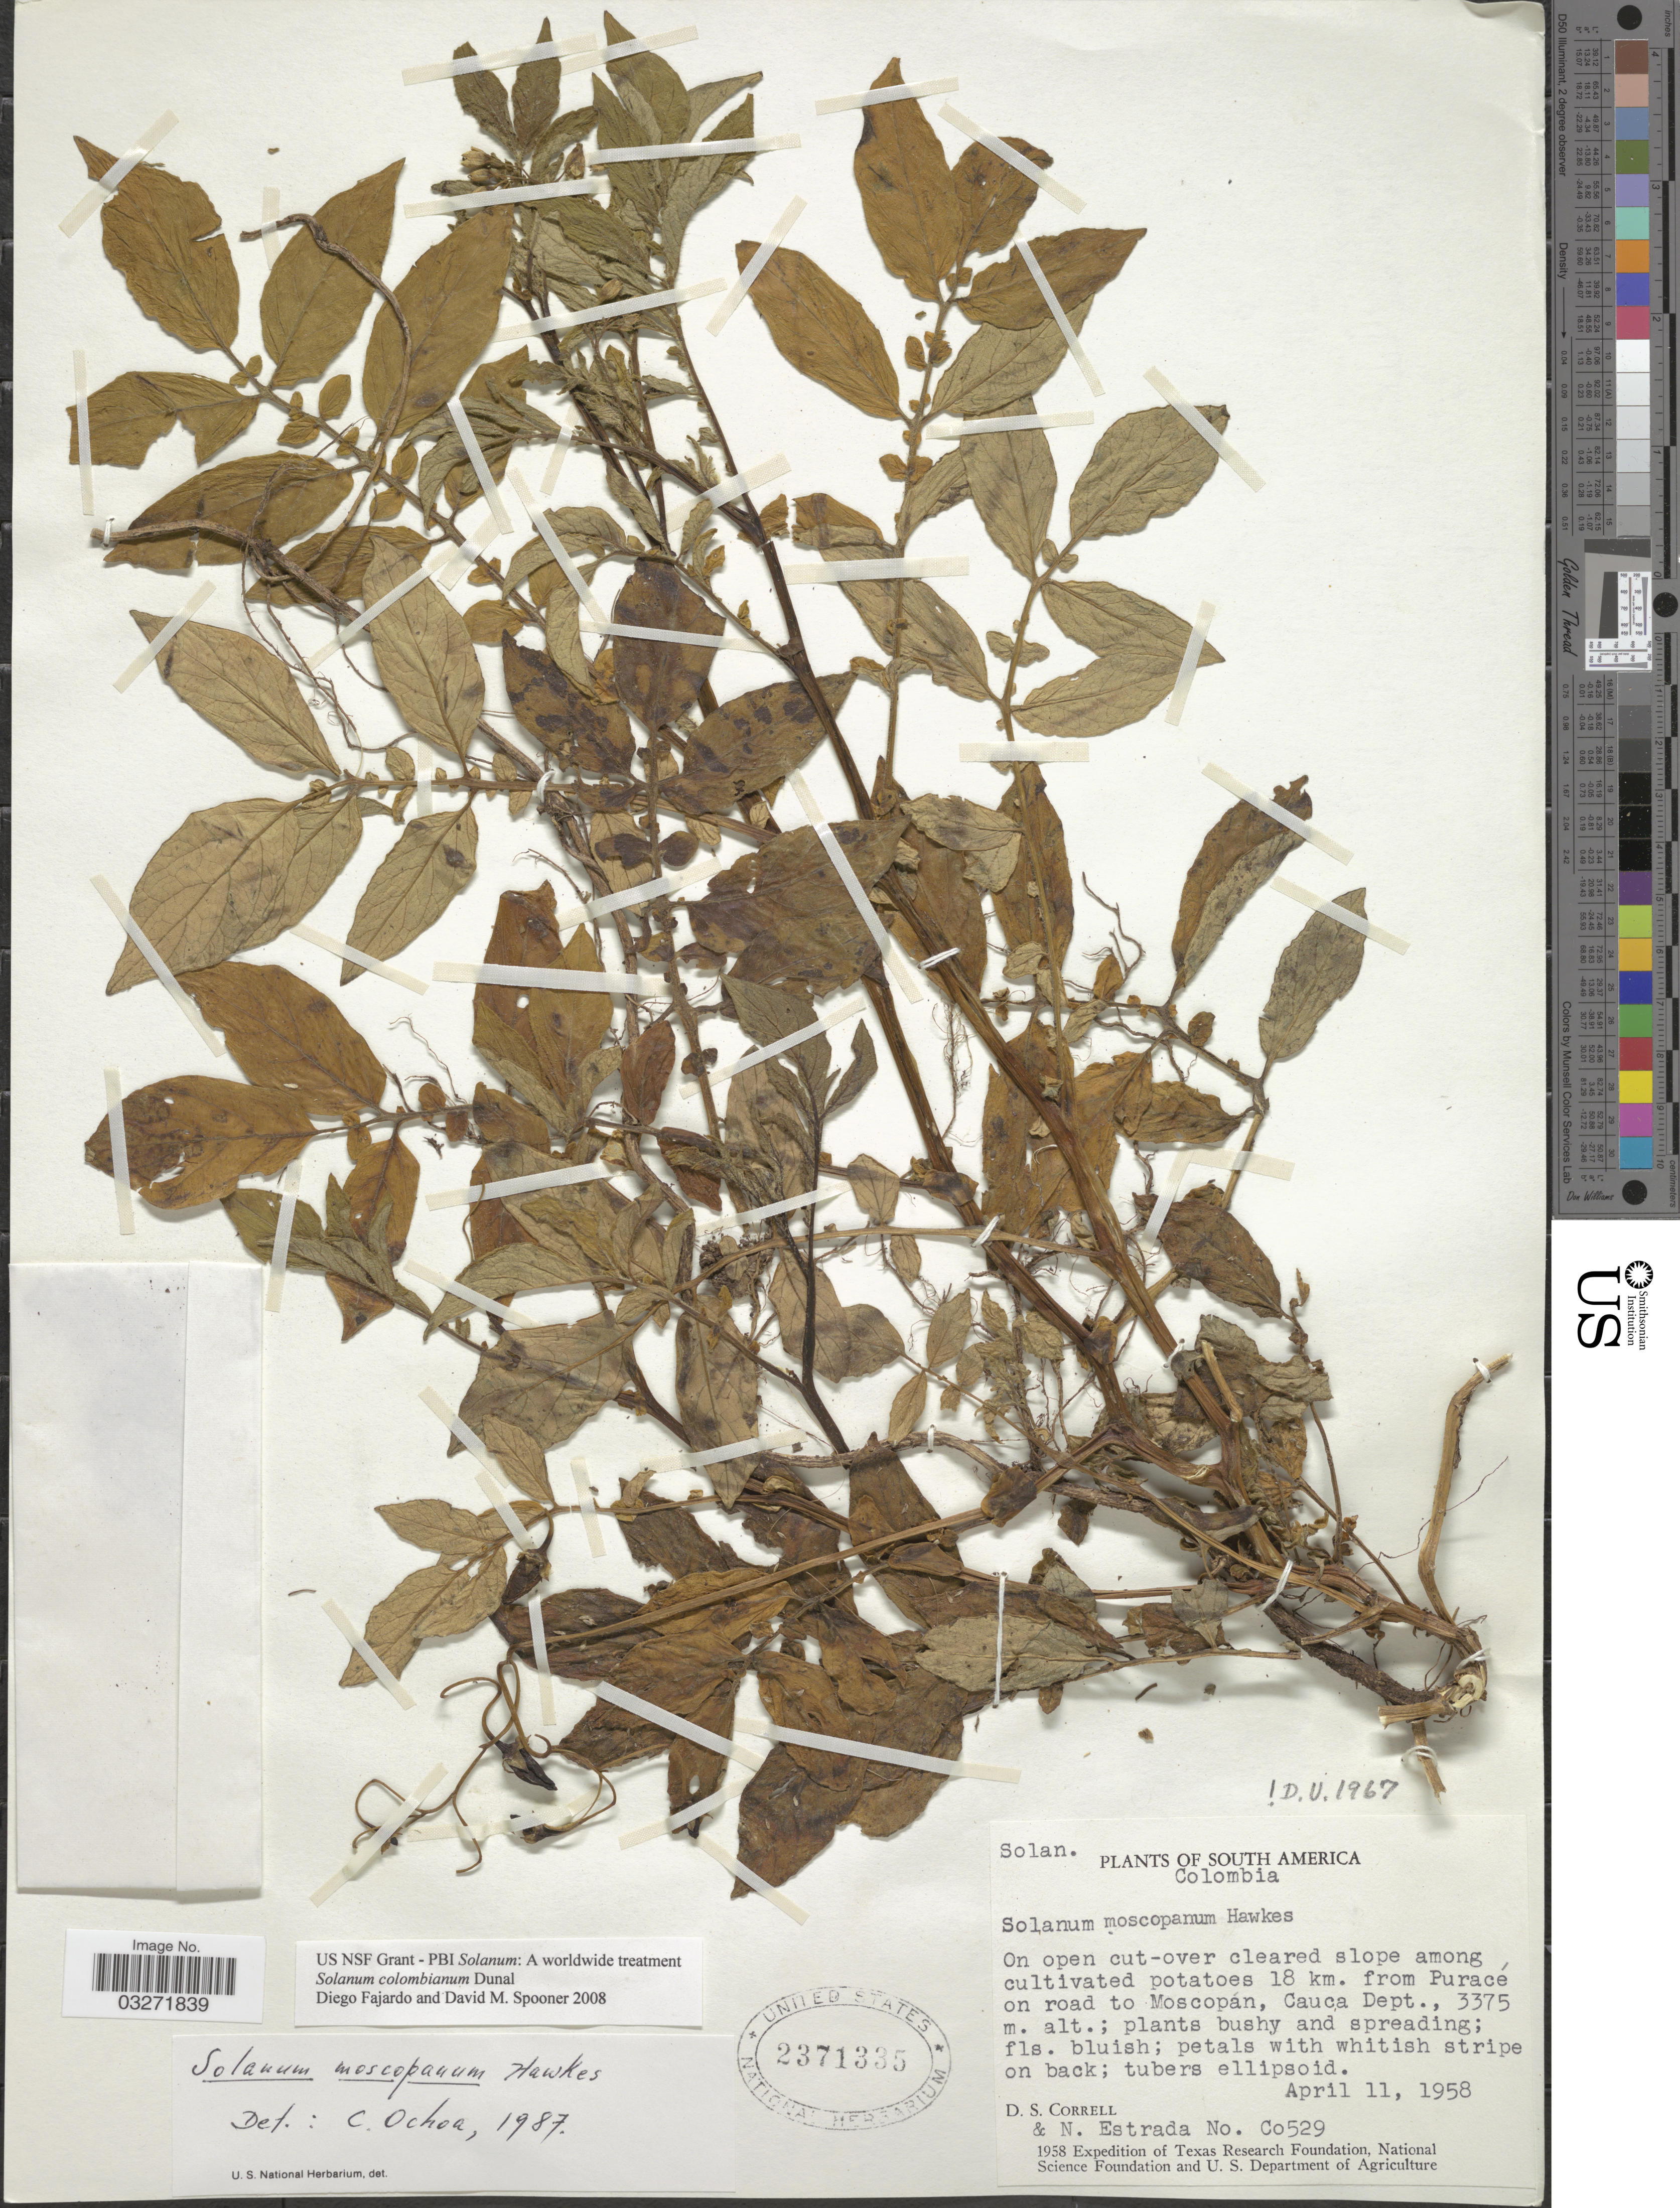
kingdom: Plantae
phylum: Tracheophyta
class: Magnoliopsida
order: Solanales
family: Solanaceae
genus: Solanum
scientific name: Solanum colombianum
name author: Dunal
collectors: D. S. Correll & N. Estrada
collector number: Co529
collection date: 1958-04-11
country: Colombia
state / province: Cauca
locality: On open cut-over cleared slope among cultivated potatoes 18 km. from Puracé on road to Moscopan, Cauca Dept.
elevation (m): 3375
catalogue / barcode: US 2371335